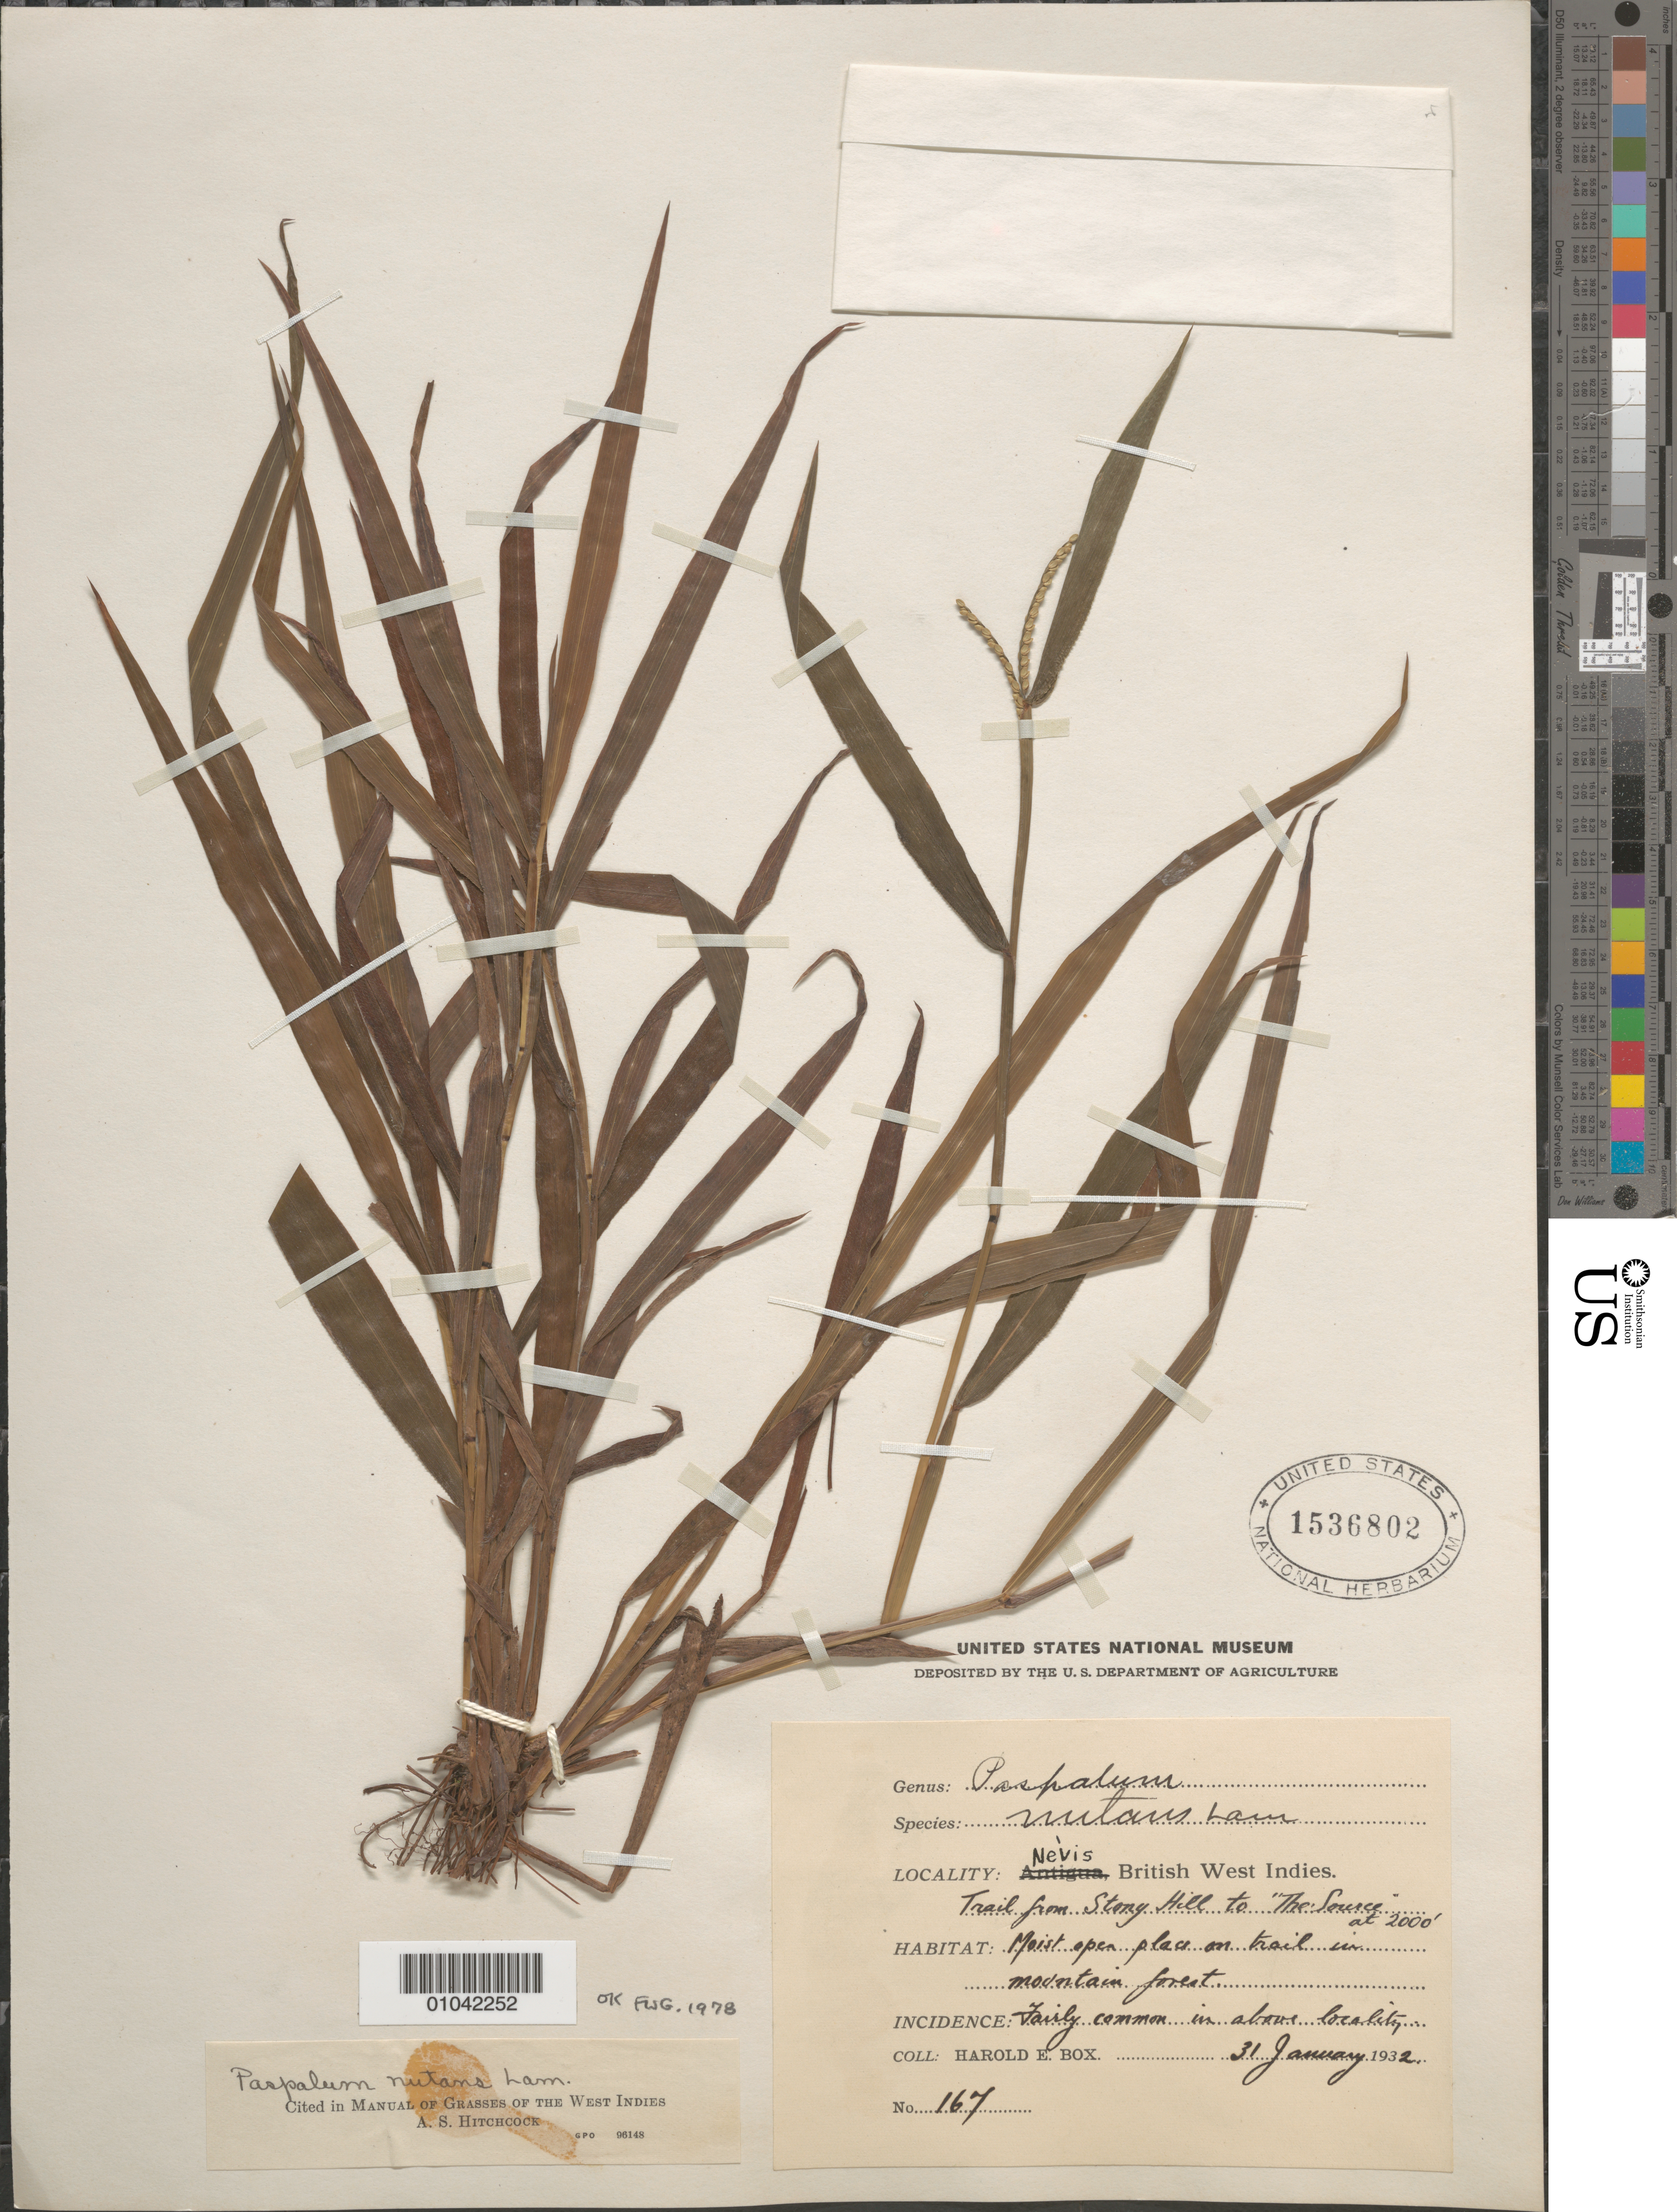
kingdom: Plantae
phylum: Tracheophyta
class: Liliopsida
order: Poales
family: Poaceae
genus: Paspalum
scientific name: Paspalum nutans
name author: Lam.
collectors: H. E. Box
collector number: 167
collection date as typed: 31 Jan 1932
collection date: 1932-01-31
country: St. Christopher-Nevis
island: Nevis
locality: Trail from Stony Hill to "The Source"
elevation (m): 610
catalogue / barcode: US 1536802